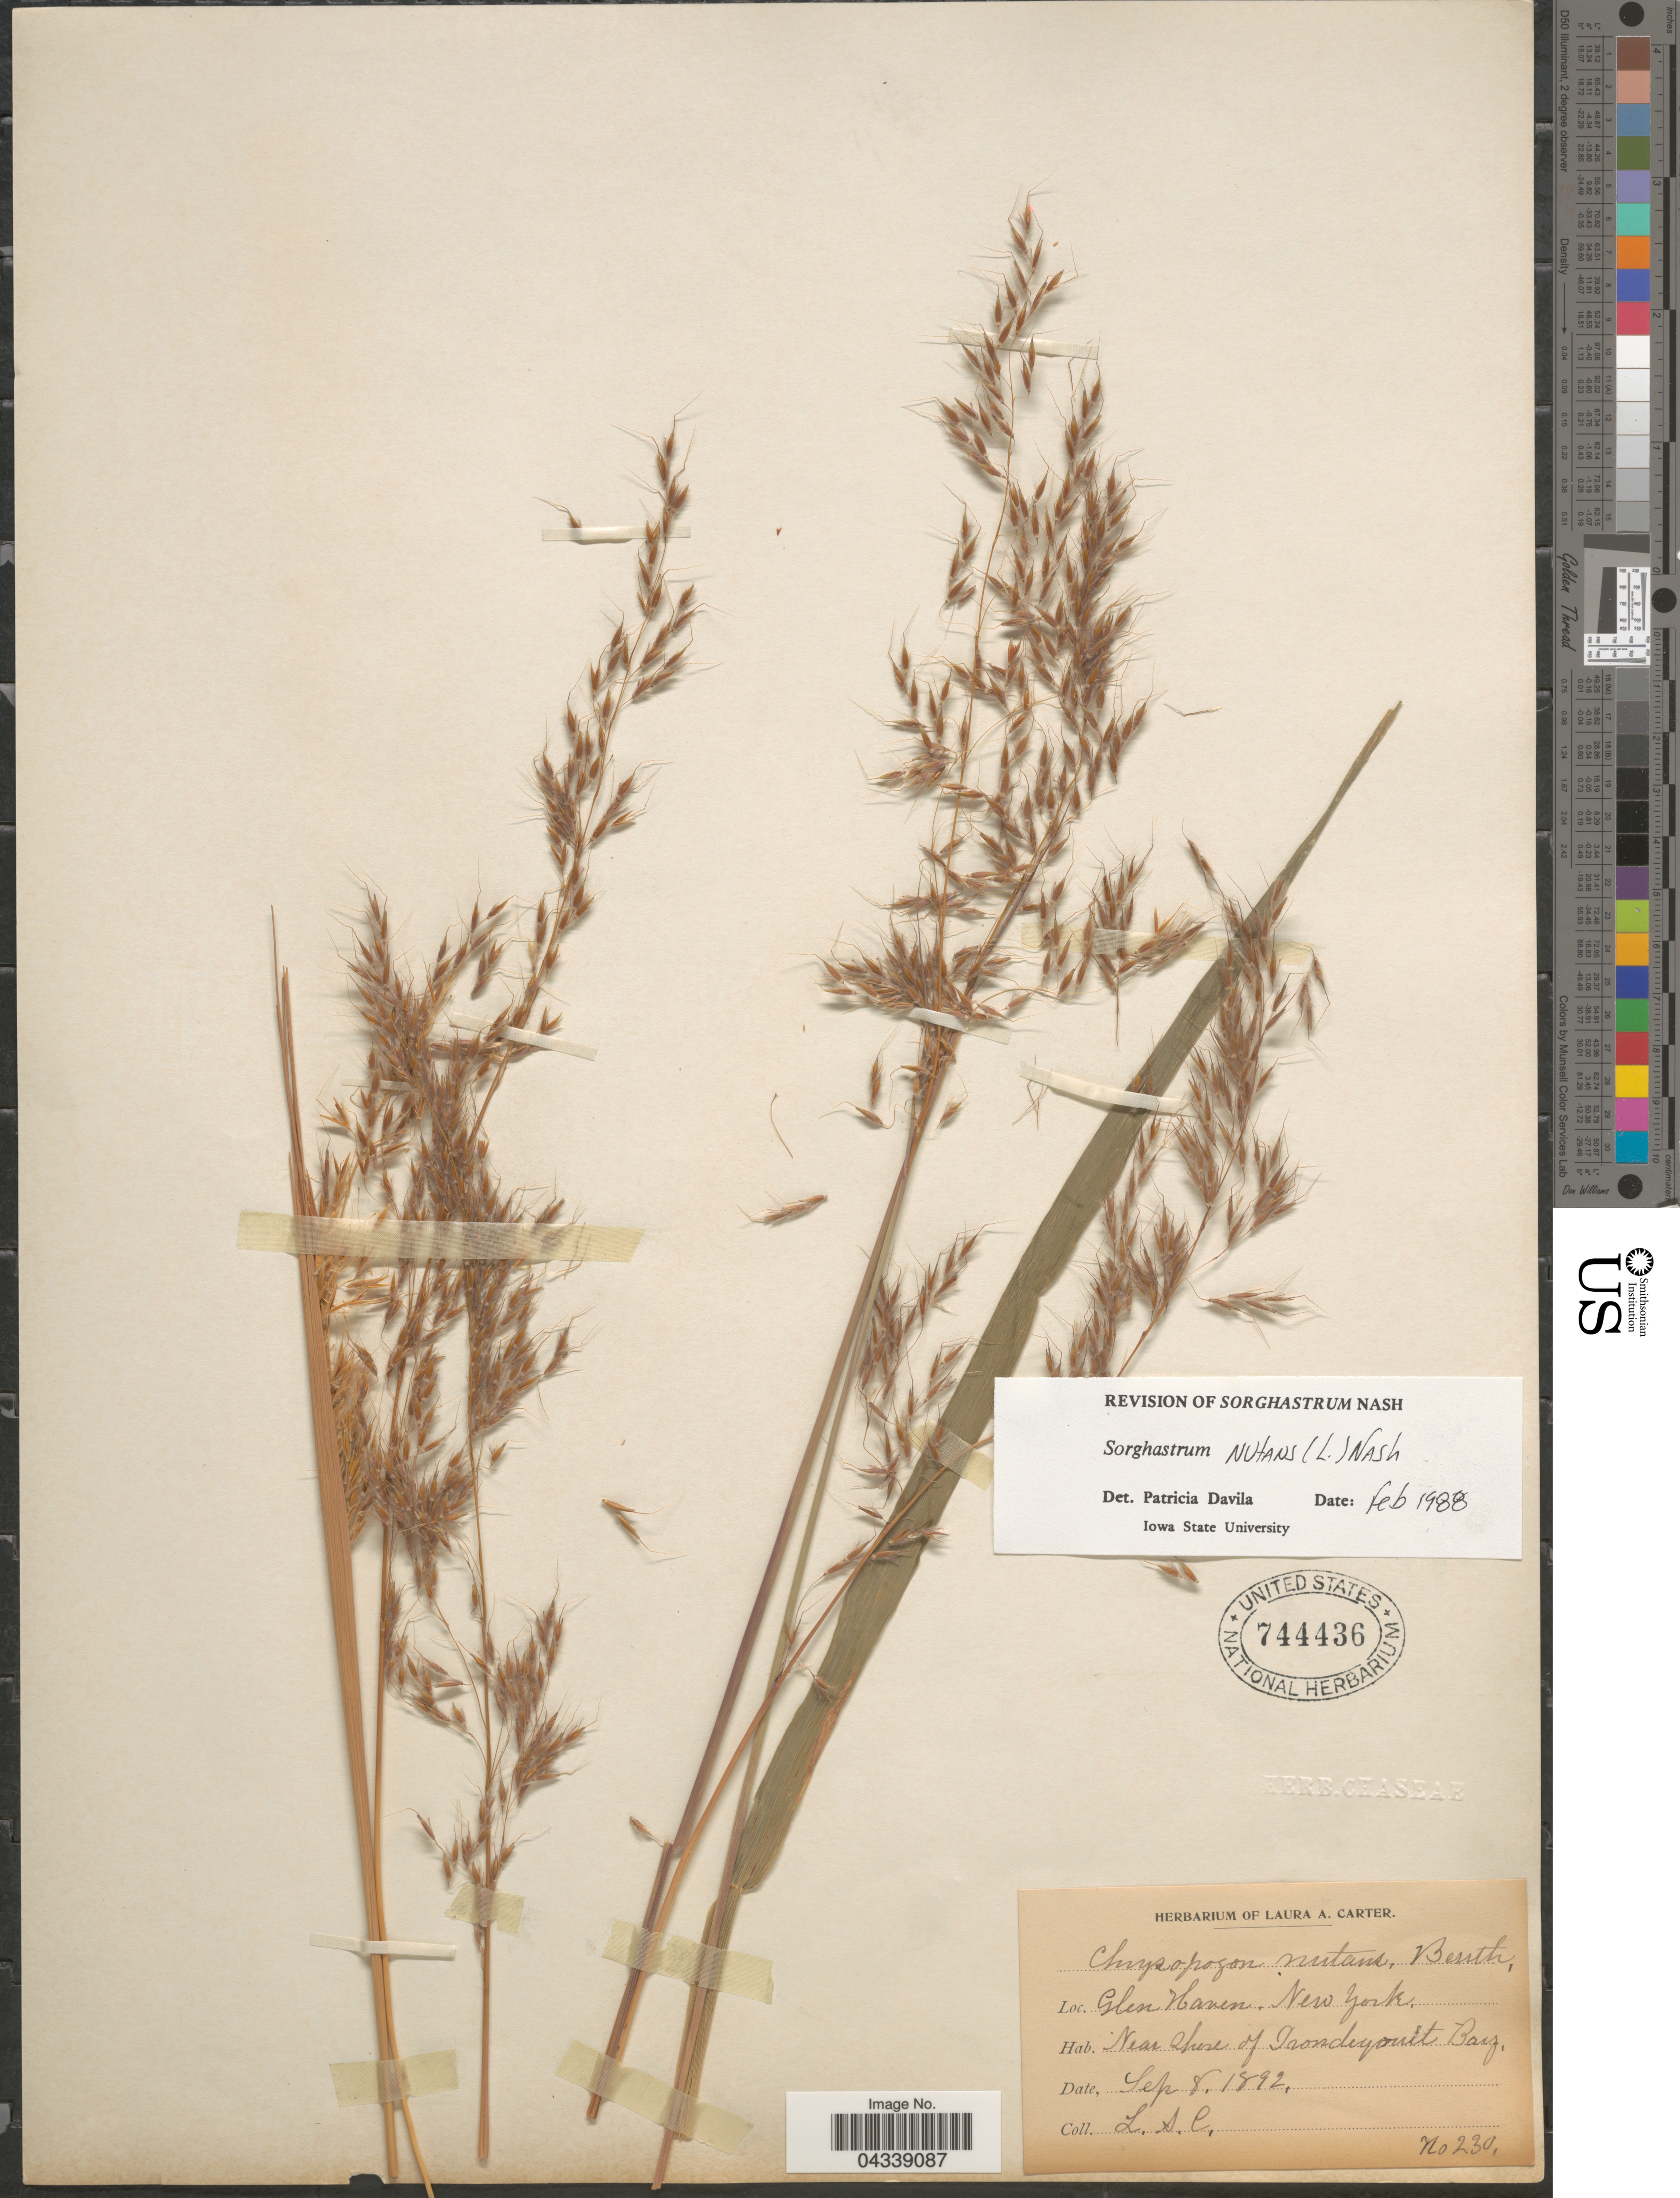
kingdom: Plantae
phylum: Tracheophyta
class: Liliopsida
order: Poales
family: Poaceae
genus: Sorghastrum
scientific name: Sorghastrum nutans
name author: (L.) Nash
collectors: L. Carter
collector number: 230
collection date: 1892-09-08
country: United States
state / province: New York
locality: Glen Haven. Near shore of Irondeqouit Bay.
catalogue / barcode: US 744436